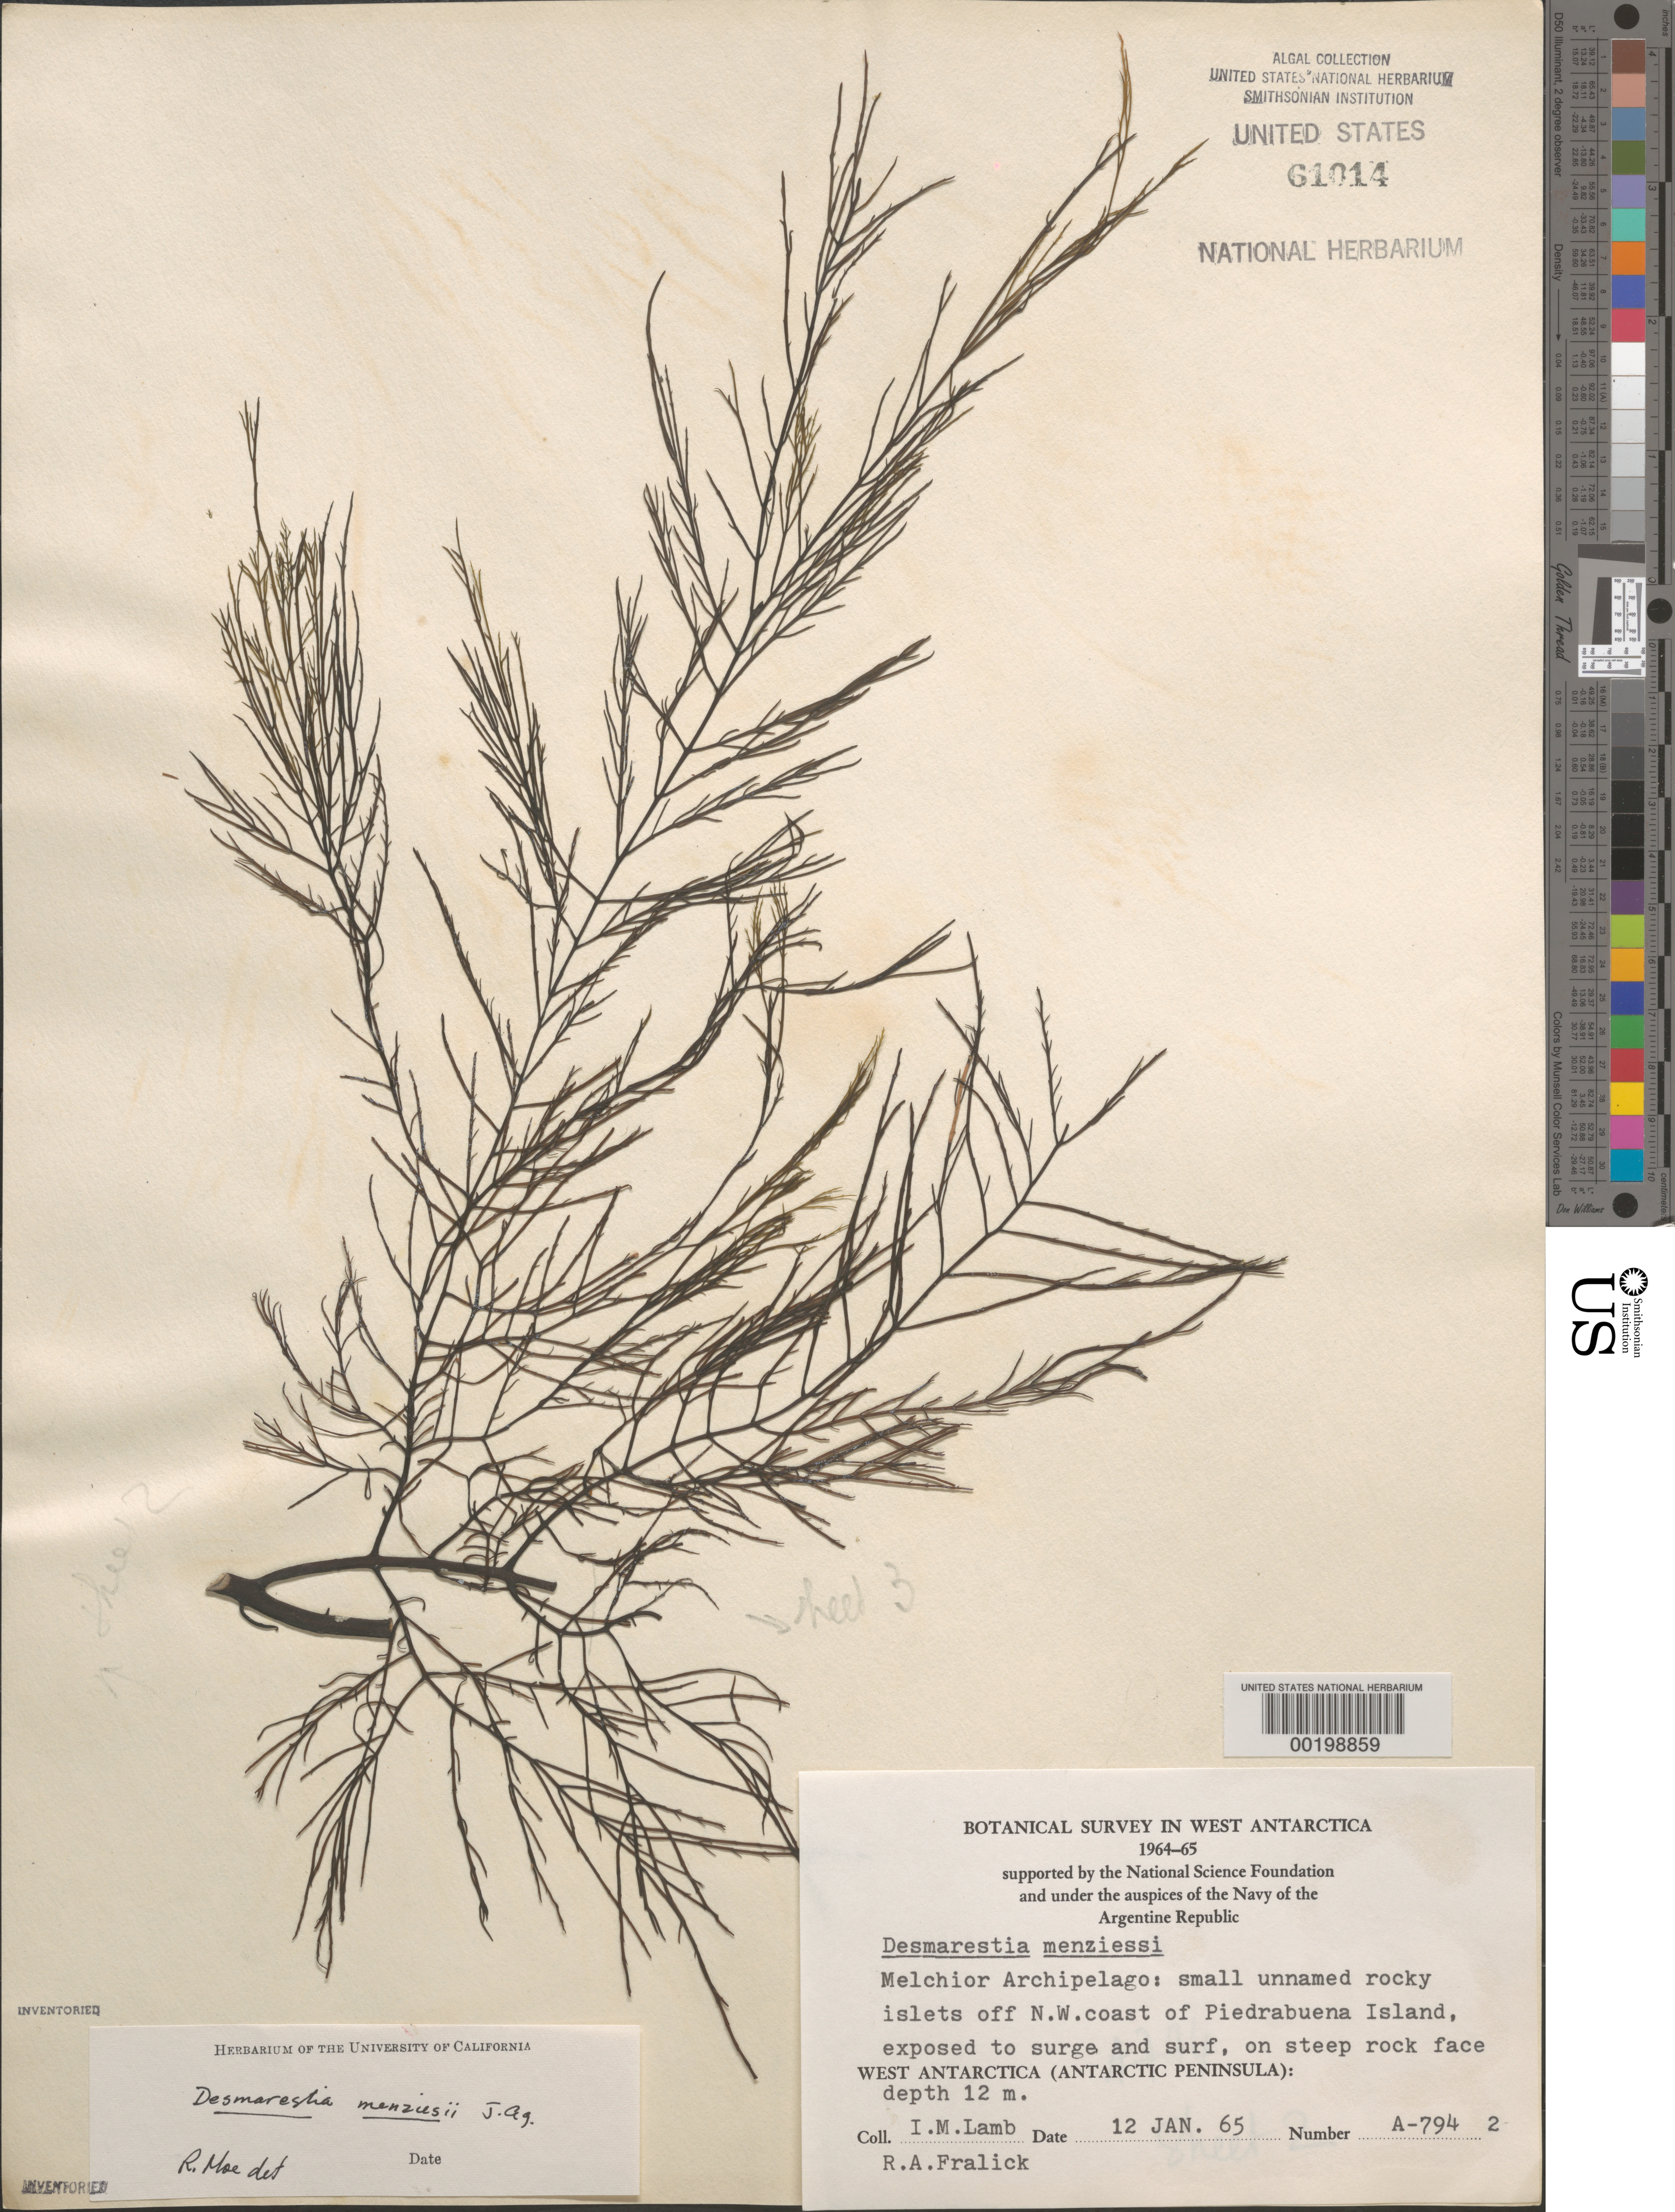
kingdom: Chromista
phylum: Ochrophyta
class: Phaeophyceae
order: Desmarestiales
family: Desmarestiaceae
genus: Desmarestia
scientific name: Desmarestia menziesii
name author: J. Agardh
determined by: Moe, R. L.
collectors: I. M. Lamb & R. Fralick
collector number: A-794-2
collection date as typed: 12 Jan 1965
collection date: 1965-01-12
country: Antarctica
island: Melchior Islands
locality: Rocky Islets off northwest Eta Island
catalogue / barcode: US 61014